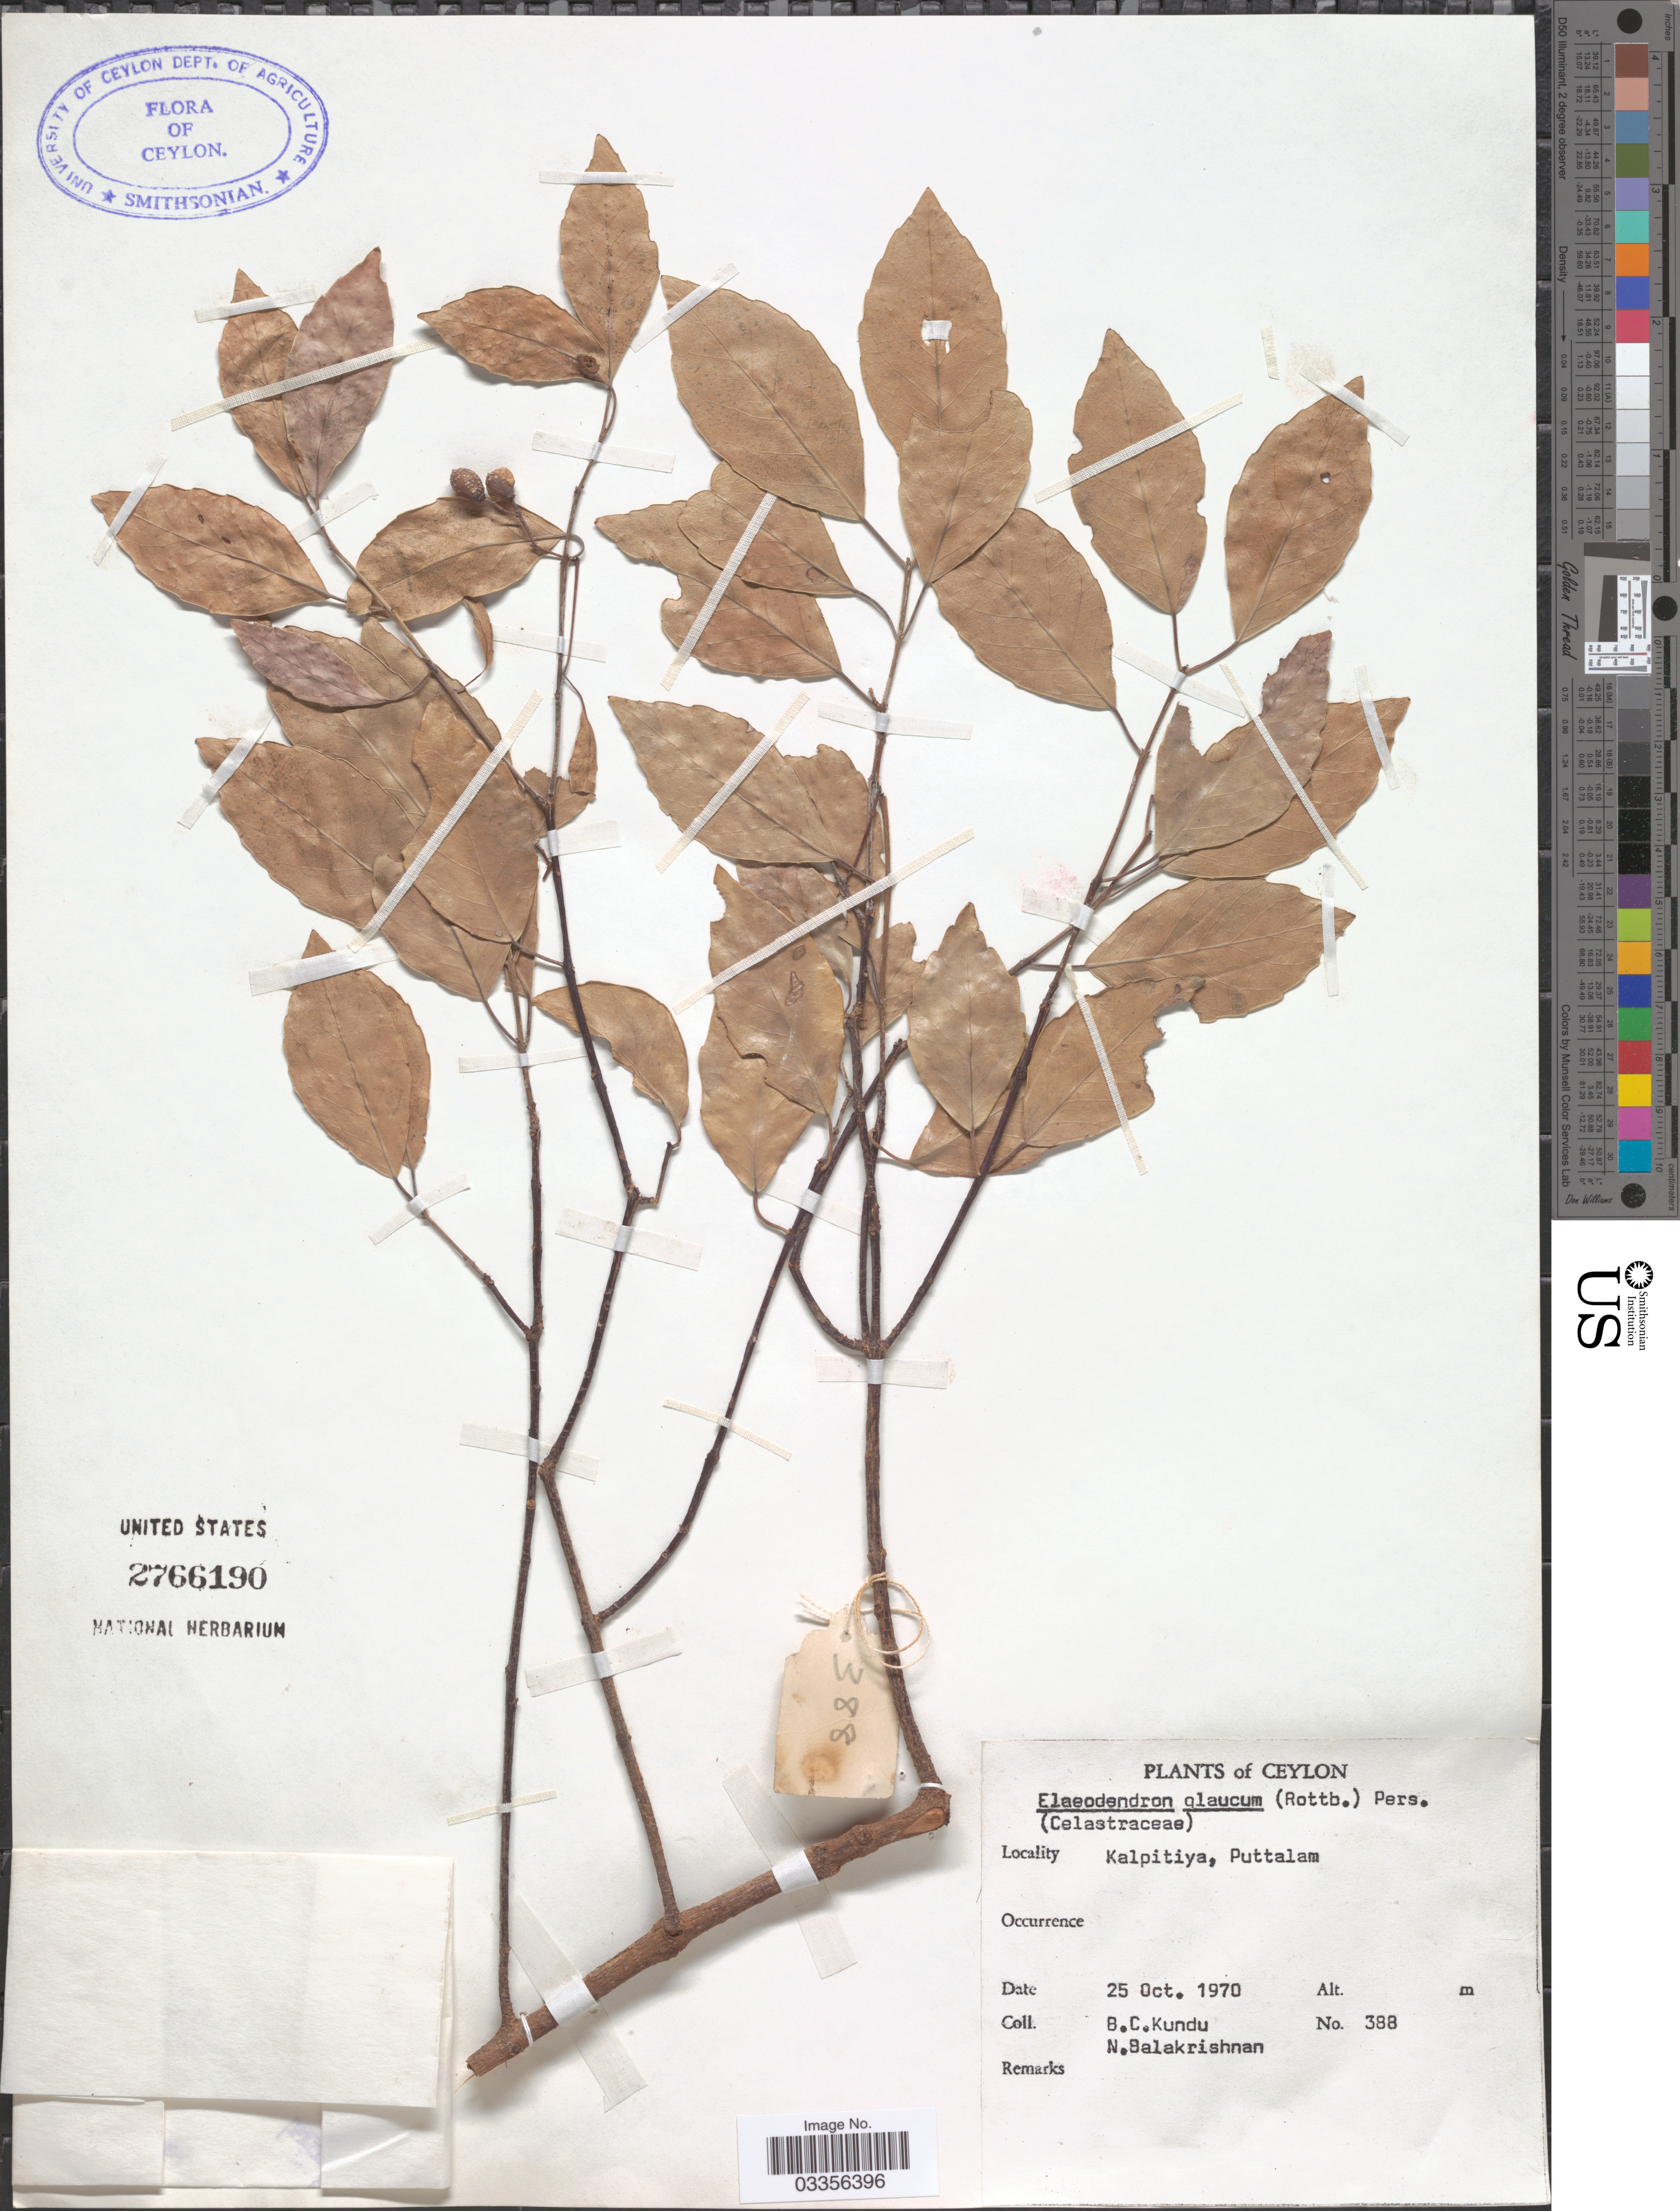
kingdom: Plantae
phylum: Tracheophyta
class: Magnoliopsida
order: Celastrales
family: Celastraceae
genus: Elaeodendron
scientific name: Elaeodendron glaucum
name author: (Rottb.) Pers.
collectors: B. C. Kundu & N. Balakrishnan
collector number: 388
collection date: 1970-10-25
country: Sri Lanka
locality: Ceylon. Kalpitiya, Puttalam.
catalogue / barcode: US 2766190